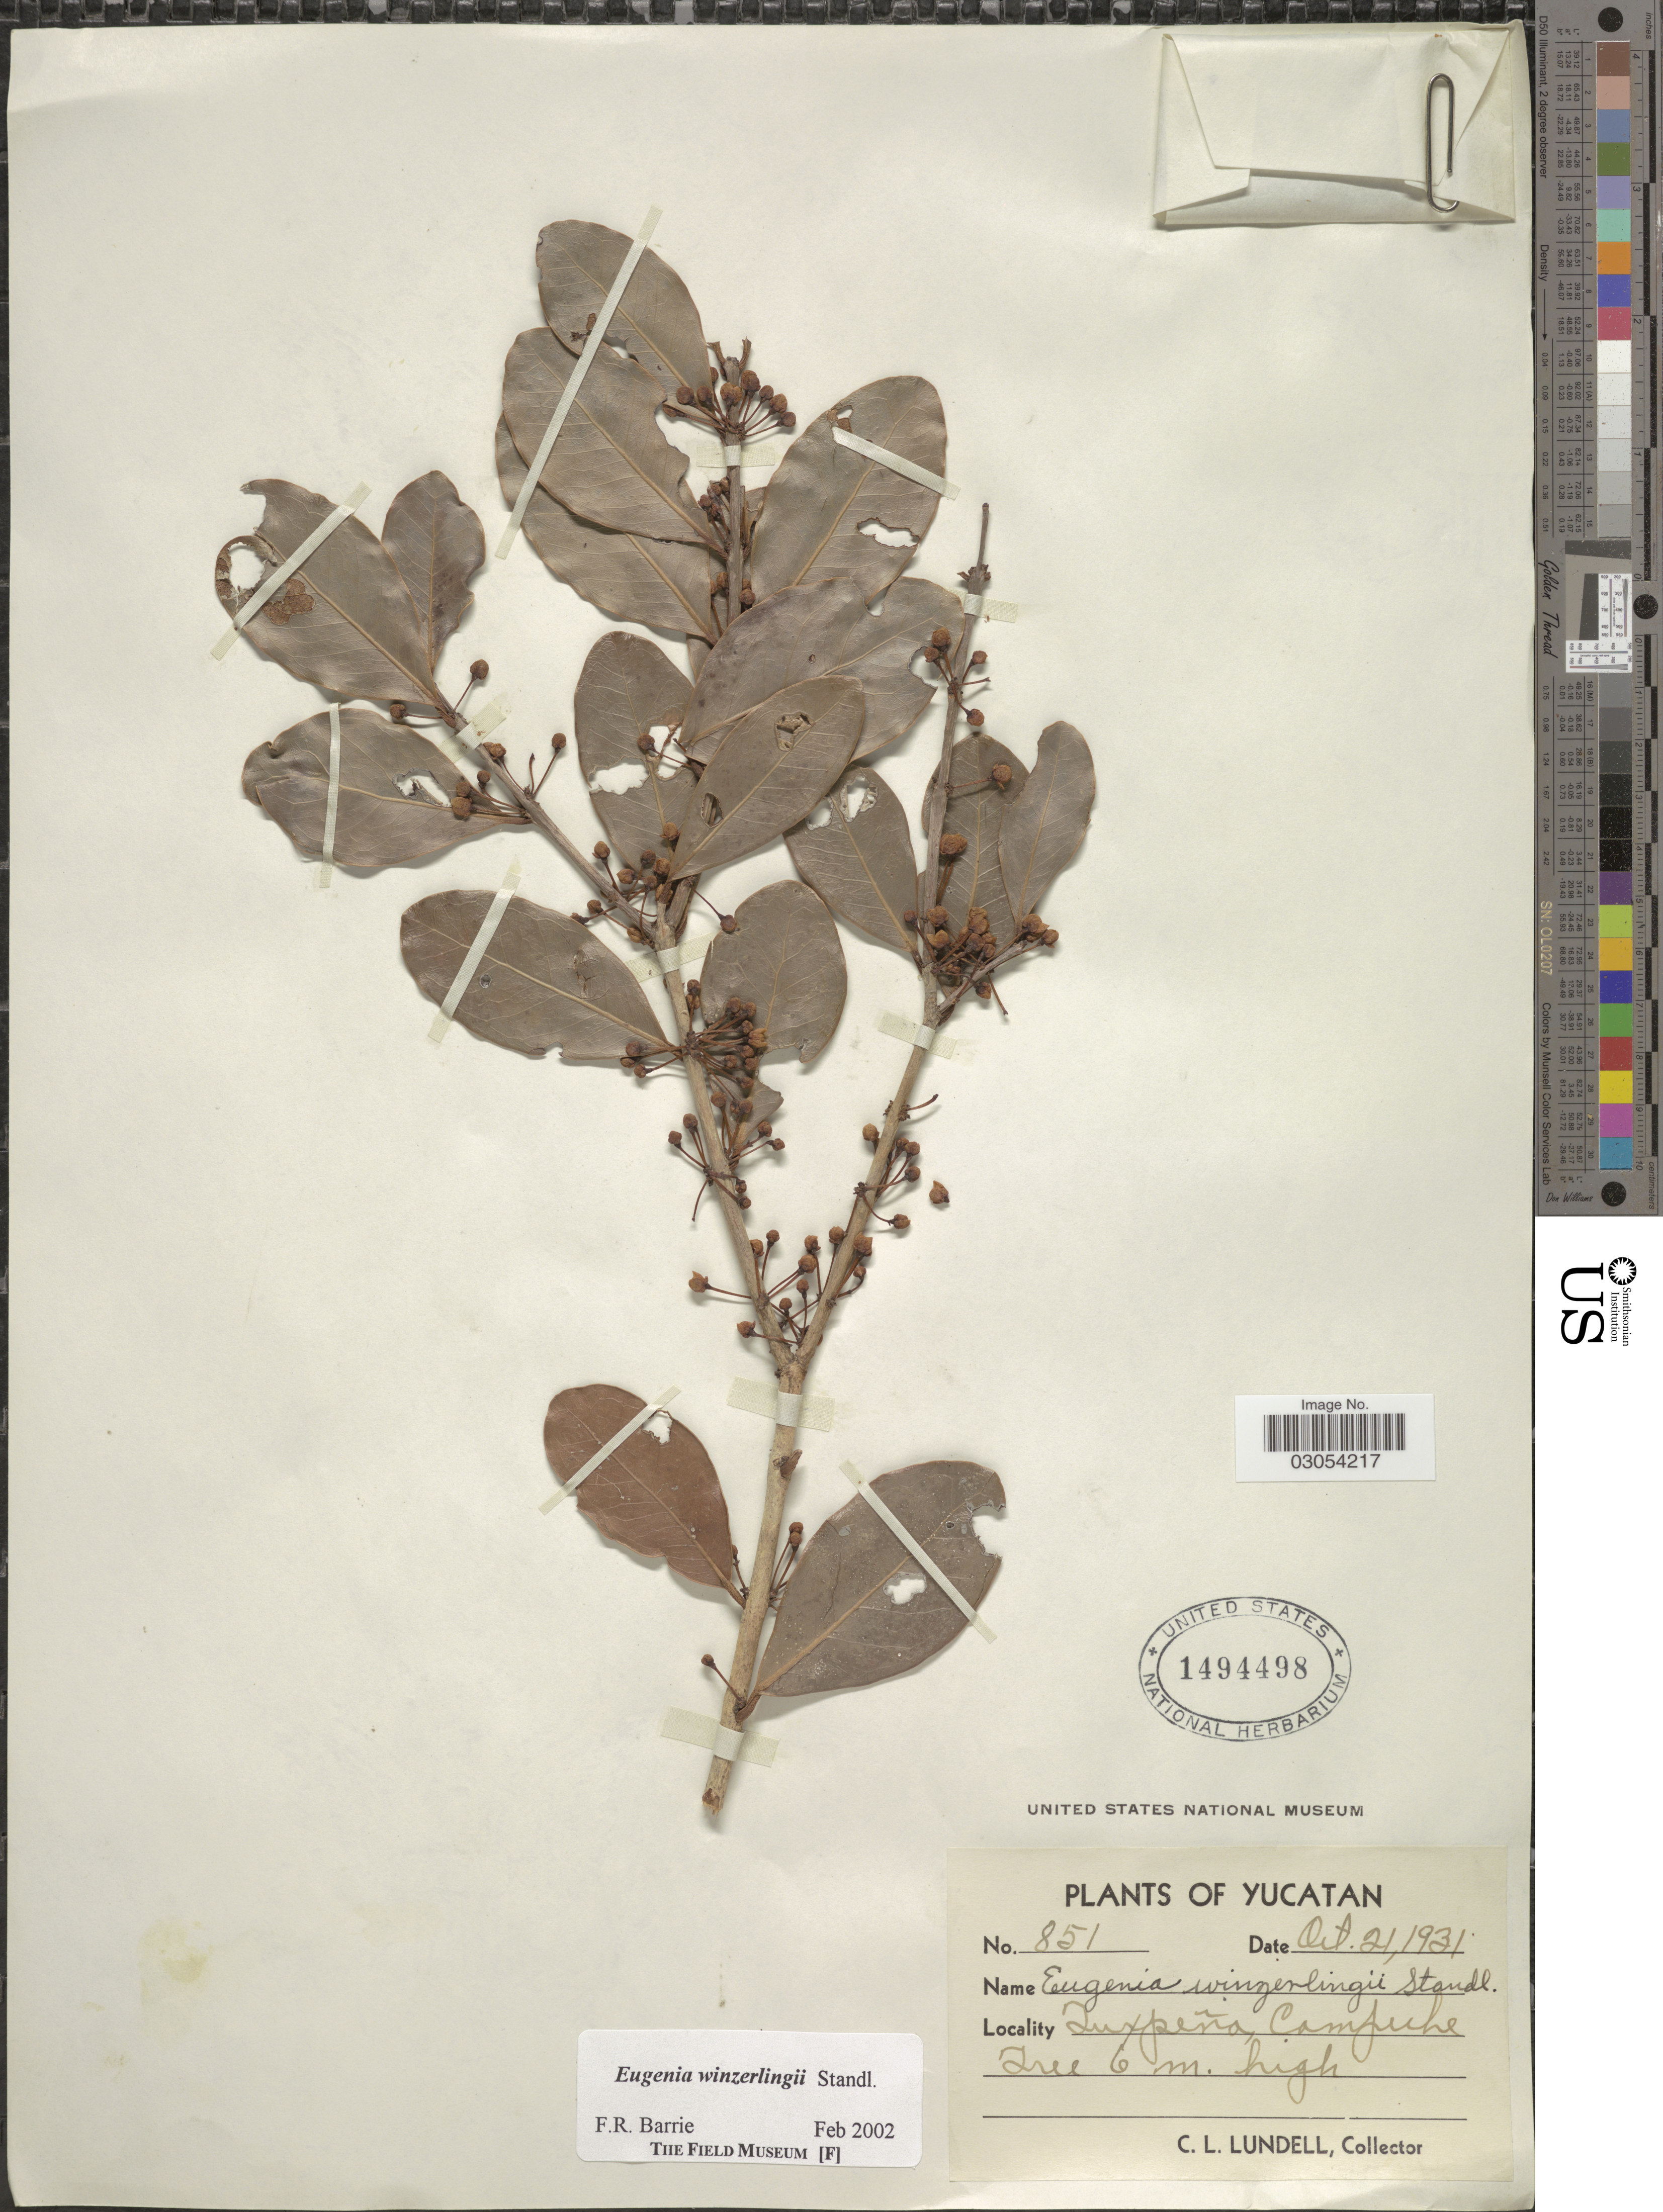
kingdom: Plantae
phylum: Tracheophyta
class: Magnoliopsida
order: Myrtales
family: Myrtaceae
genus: Eugenia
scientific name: Eugenia winzerlingii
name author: Standl.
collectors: C. L. Lundell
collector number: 851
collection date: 1931-10-21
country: Mexico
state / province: Yucatán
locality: Tuxpeña, Campeche.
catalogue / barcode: US 1494498